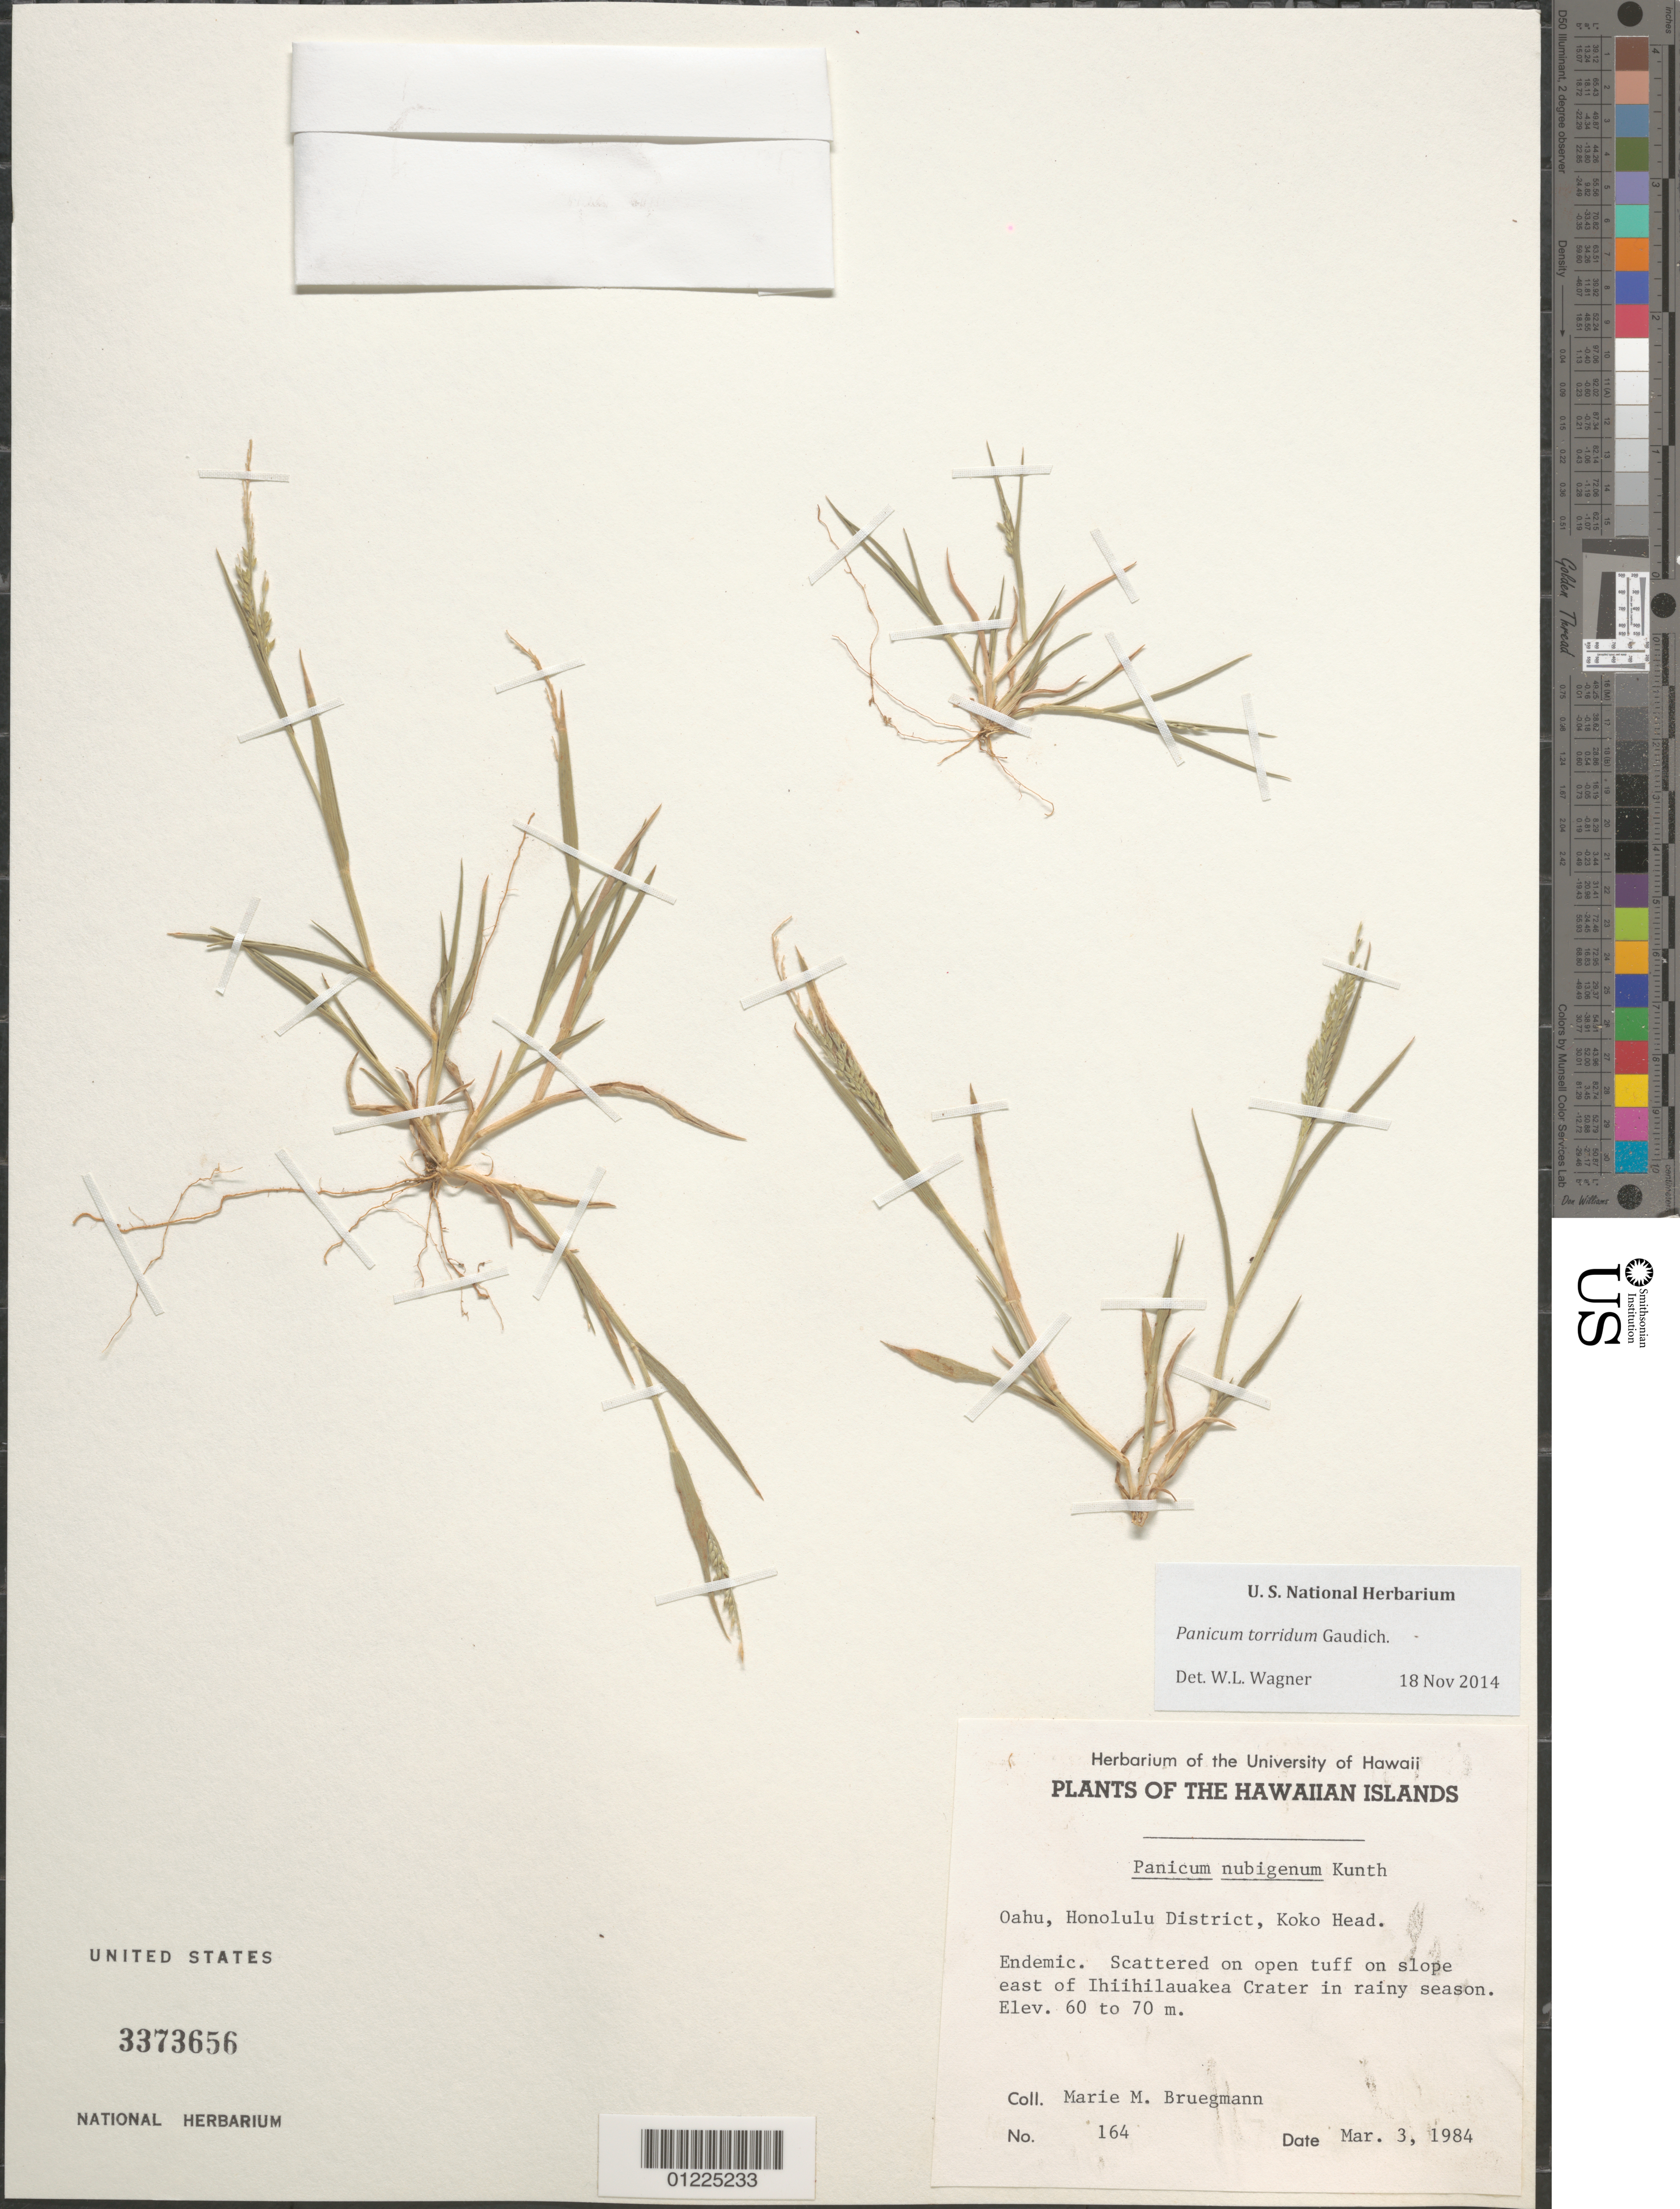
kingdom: Plantae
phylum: Tracheophyta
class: Liliopsida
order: Poales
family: Poaceae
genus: Panicum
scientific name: Panicum torridum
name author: Gaudich.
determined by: Wagner, W. L., (BOT), Smithsonian Institution - National Museum of Natural History (UNITED STATES)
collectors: M. Bruegmann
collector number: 164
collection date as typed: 3 Mar 1984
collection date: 1984-03-03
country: United States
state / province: Hawaii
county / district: Honolulu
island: Oahu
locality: Honolulu District, Koko Head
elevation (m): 60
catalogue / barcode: US 3373656